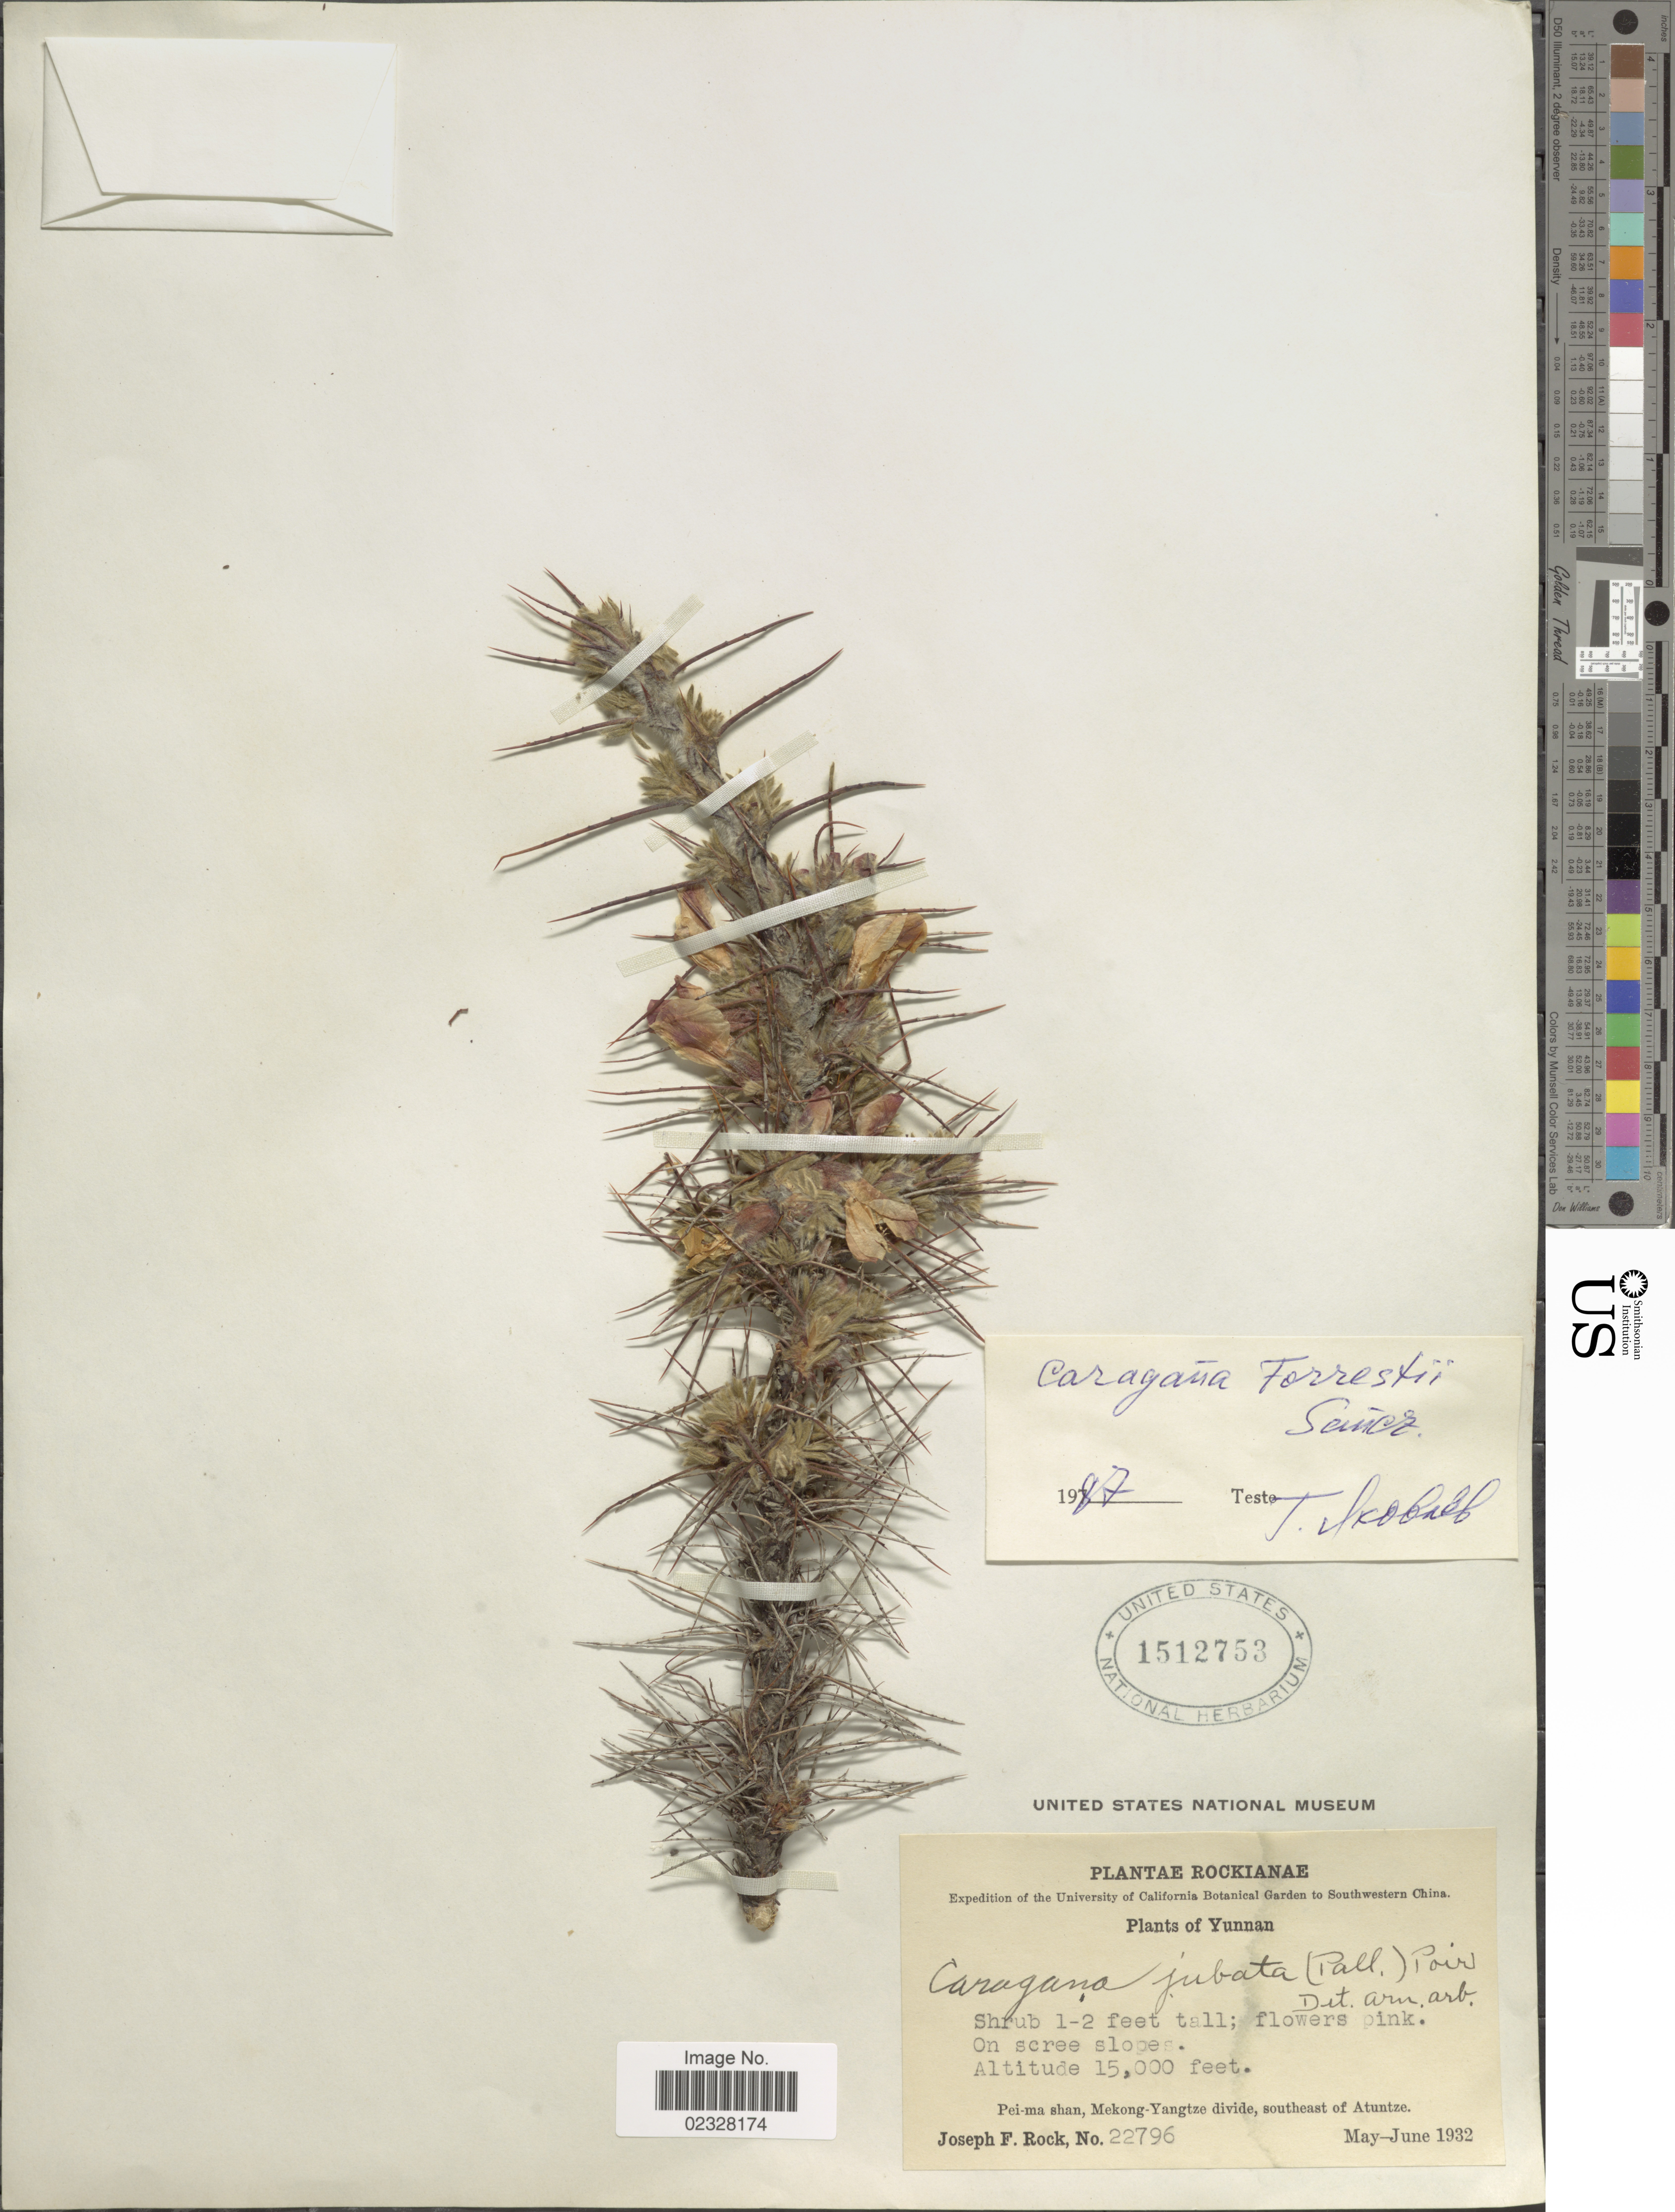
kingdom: Plantae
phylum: Tracheophyta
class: Magnoliopsida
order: Fabales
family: Fabaceae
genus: Caragana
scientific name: Caragana forrestii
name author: Sanchir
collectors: J. F. Rock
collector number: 22796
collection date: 1932-05/1932-06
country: China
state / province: Yunnan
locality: Rockianae. Pei-ma shan, Mekong-Yangtze divide, southeast of Atuntze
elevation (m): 4572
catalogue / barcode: US 1512753